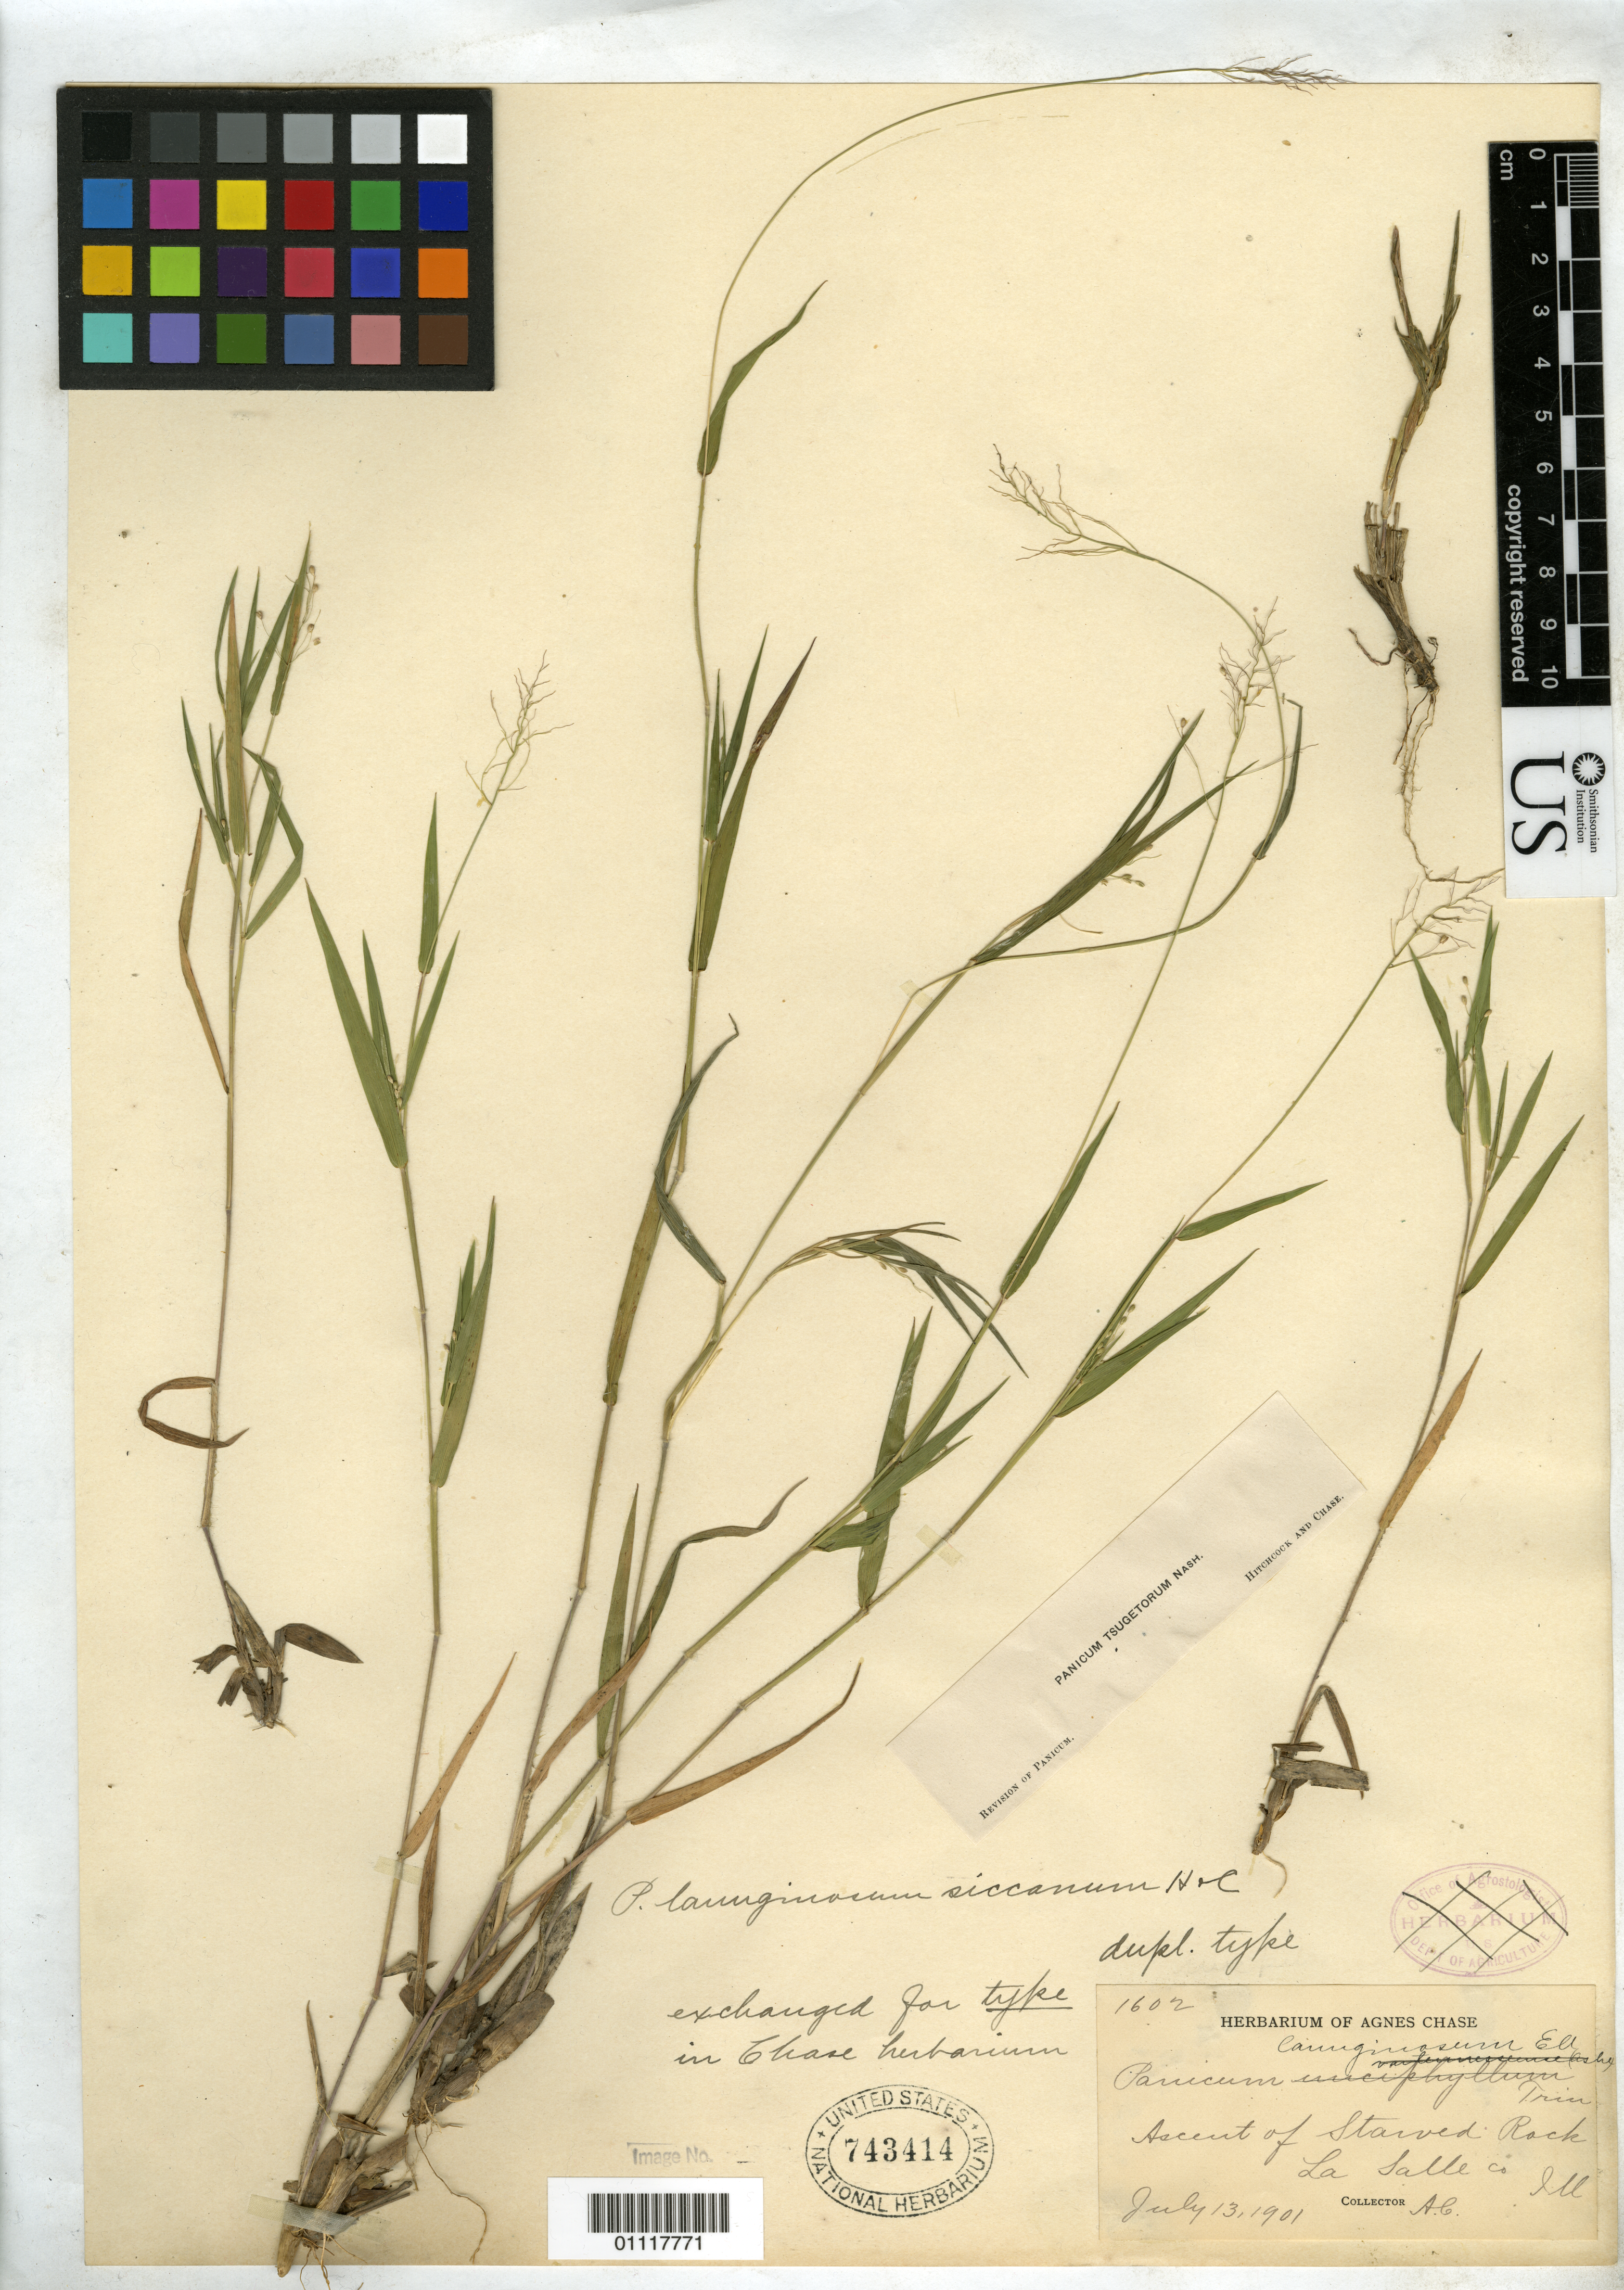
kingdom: Plantae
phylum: Tracheophyta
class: Liliopsida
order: Poales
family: Poaceae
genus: Panicum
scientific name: Panicum lanuginosum var. siccanum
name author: Hitchc. & Chase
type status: Isotype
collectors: A. Chase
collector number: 1602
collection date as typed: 13 Jul 1901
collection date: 1901-07-13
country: United States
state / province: Illinois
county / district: La Salle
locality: Starved Rock.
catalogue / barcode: US 743414